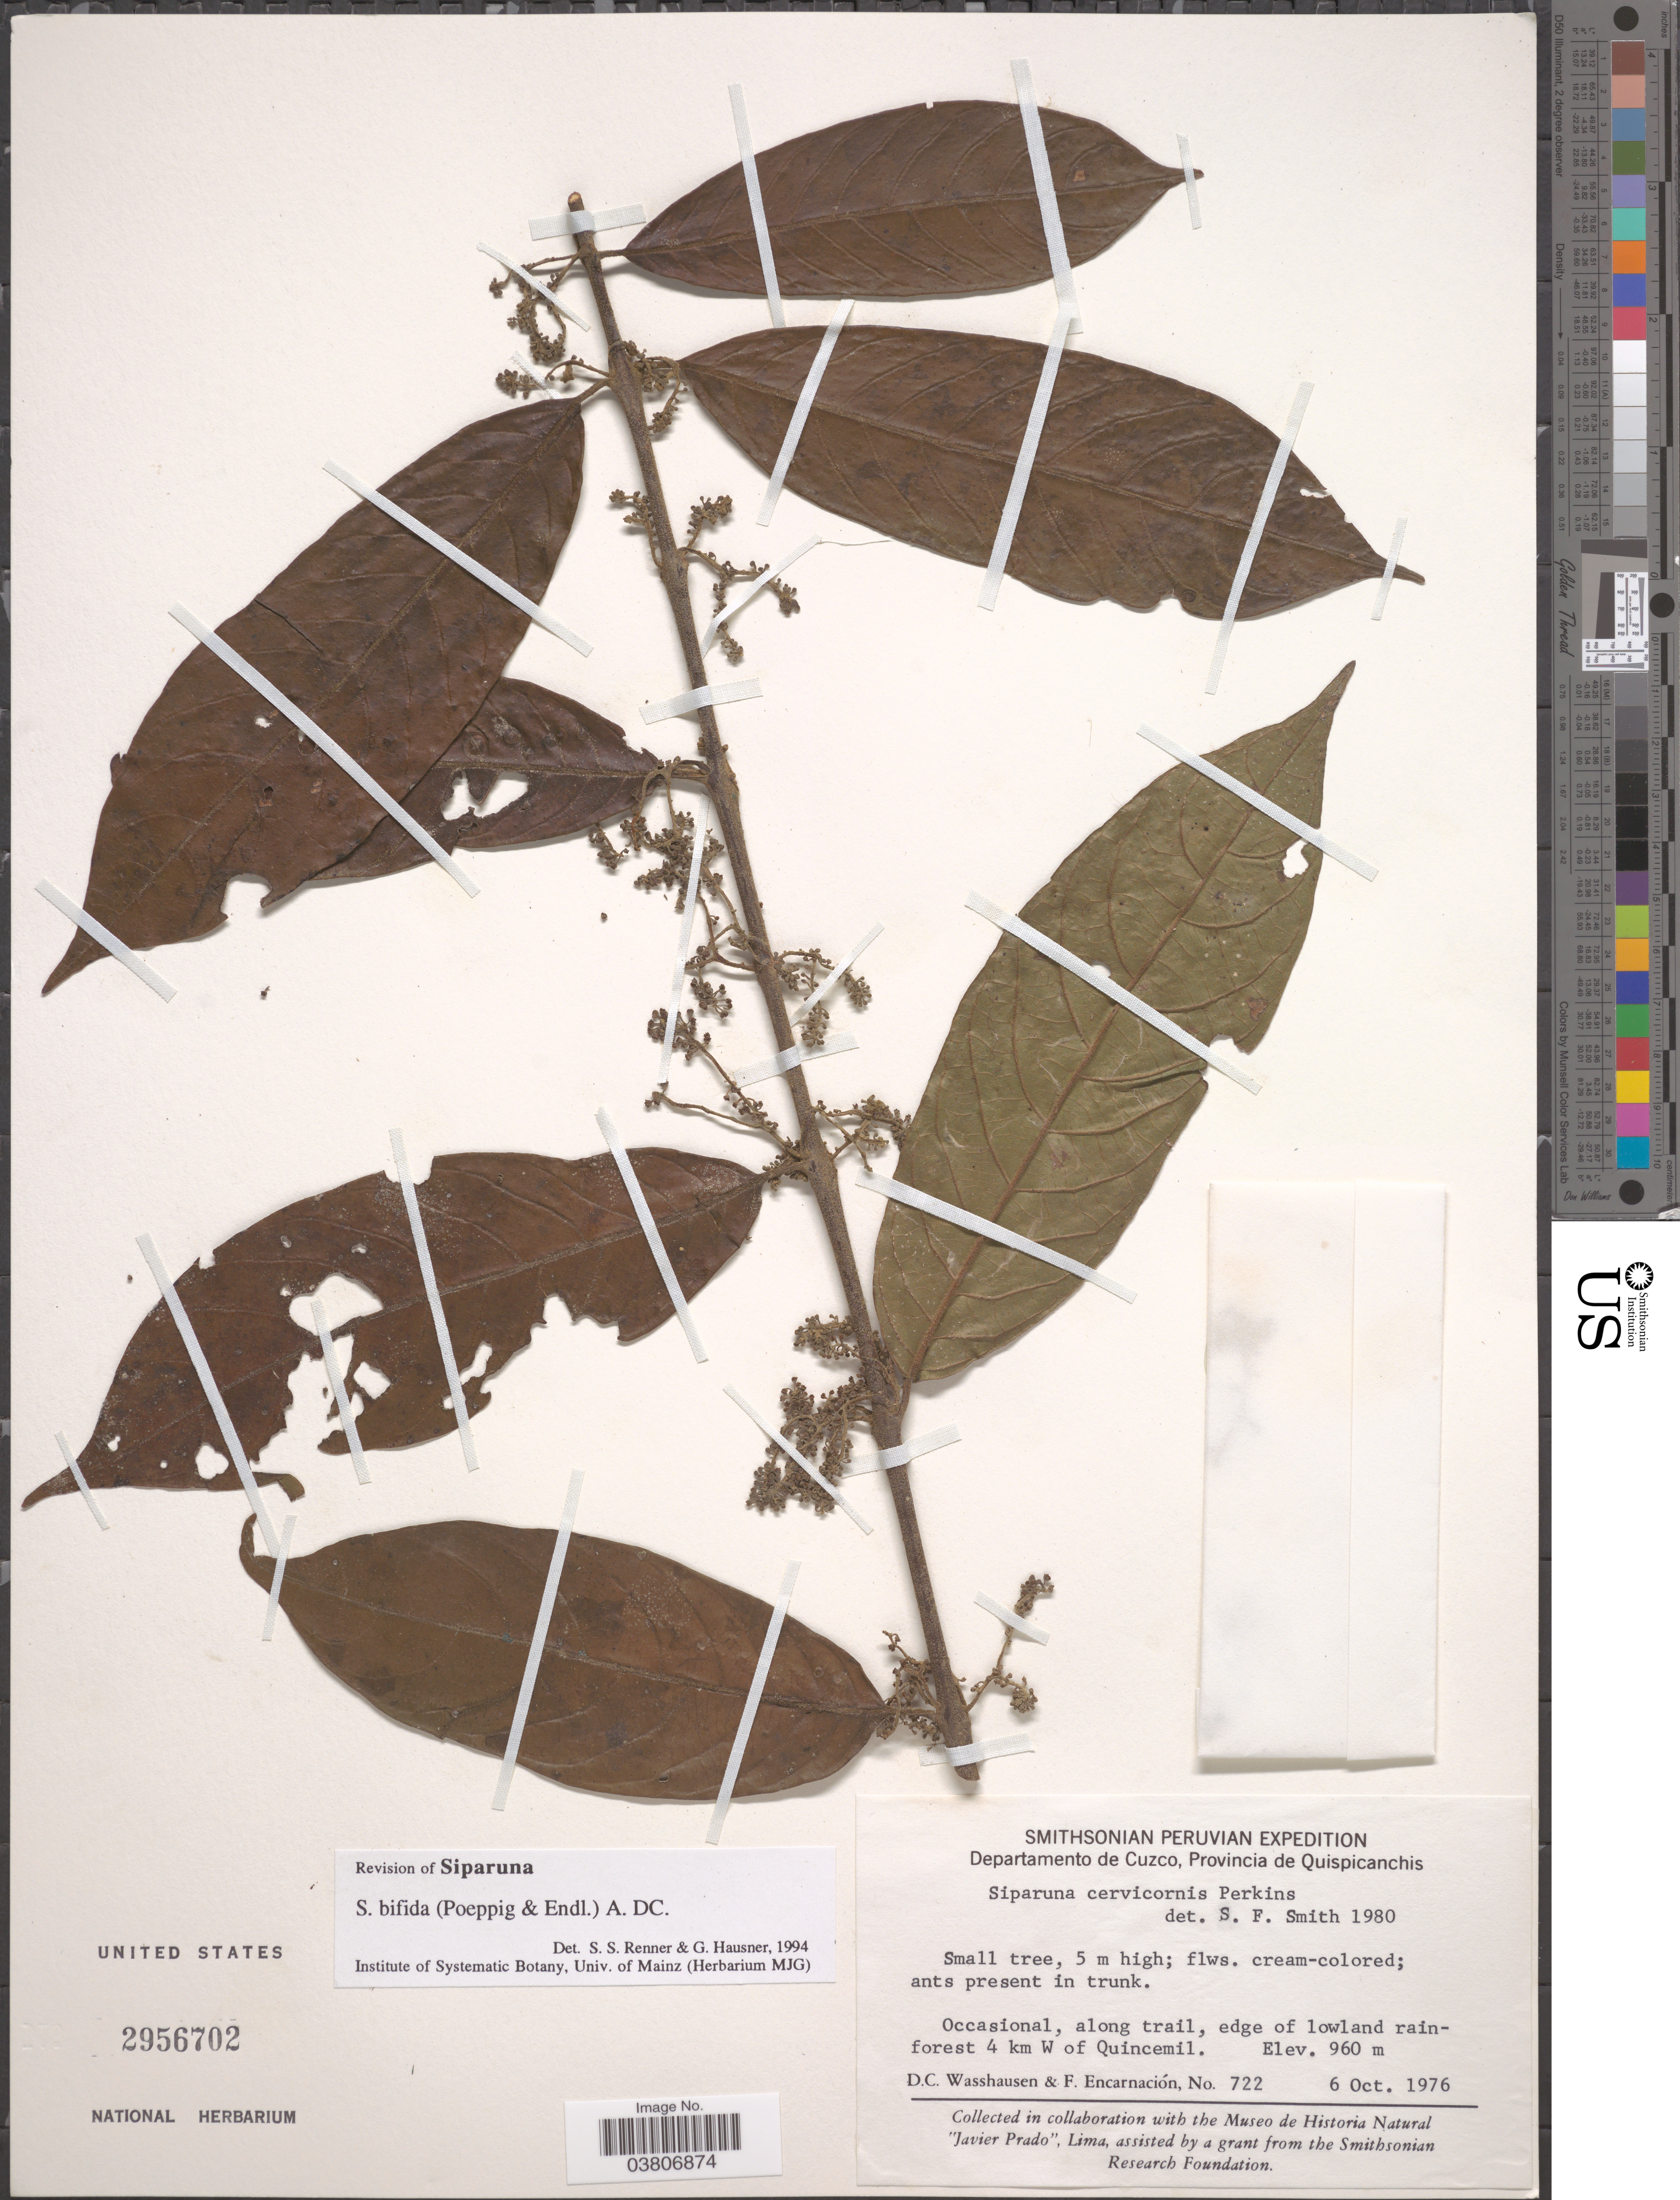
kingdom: Plantae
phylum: Tracheophyta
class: Magnoliopsida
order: Laurales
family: Siparunaceae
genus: Siparuna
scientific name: Siparuna bifida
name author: (Poepp. & Endl.) A. DC.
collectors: D. C. Wasshausen & F. Encarnación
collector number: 722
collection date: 1976-10-06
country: Peru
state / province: Cusco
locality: Departamento de Cuzco, Provincia de Quispicanchis. Along trail, edge of lowland rainforest 4 km W of Quincemil.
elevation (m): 960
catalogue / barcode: US 2956702